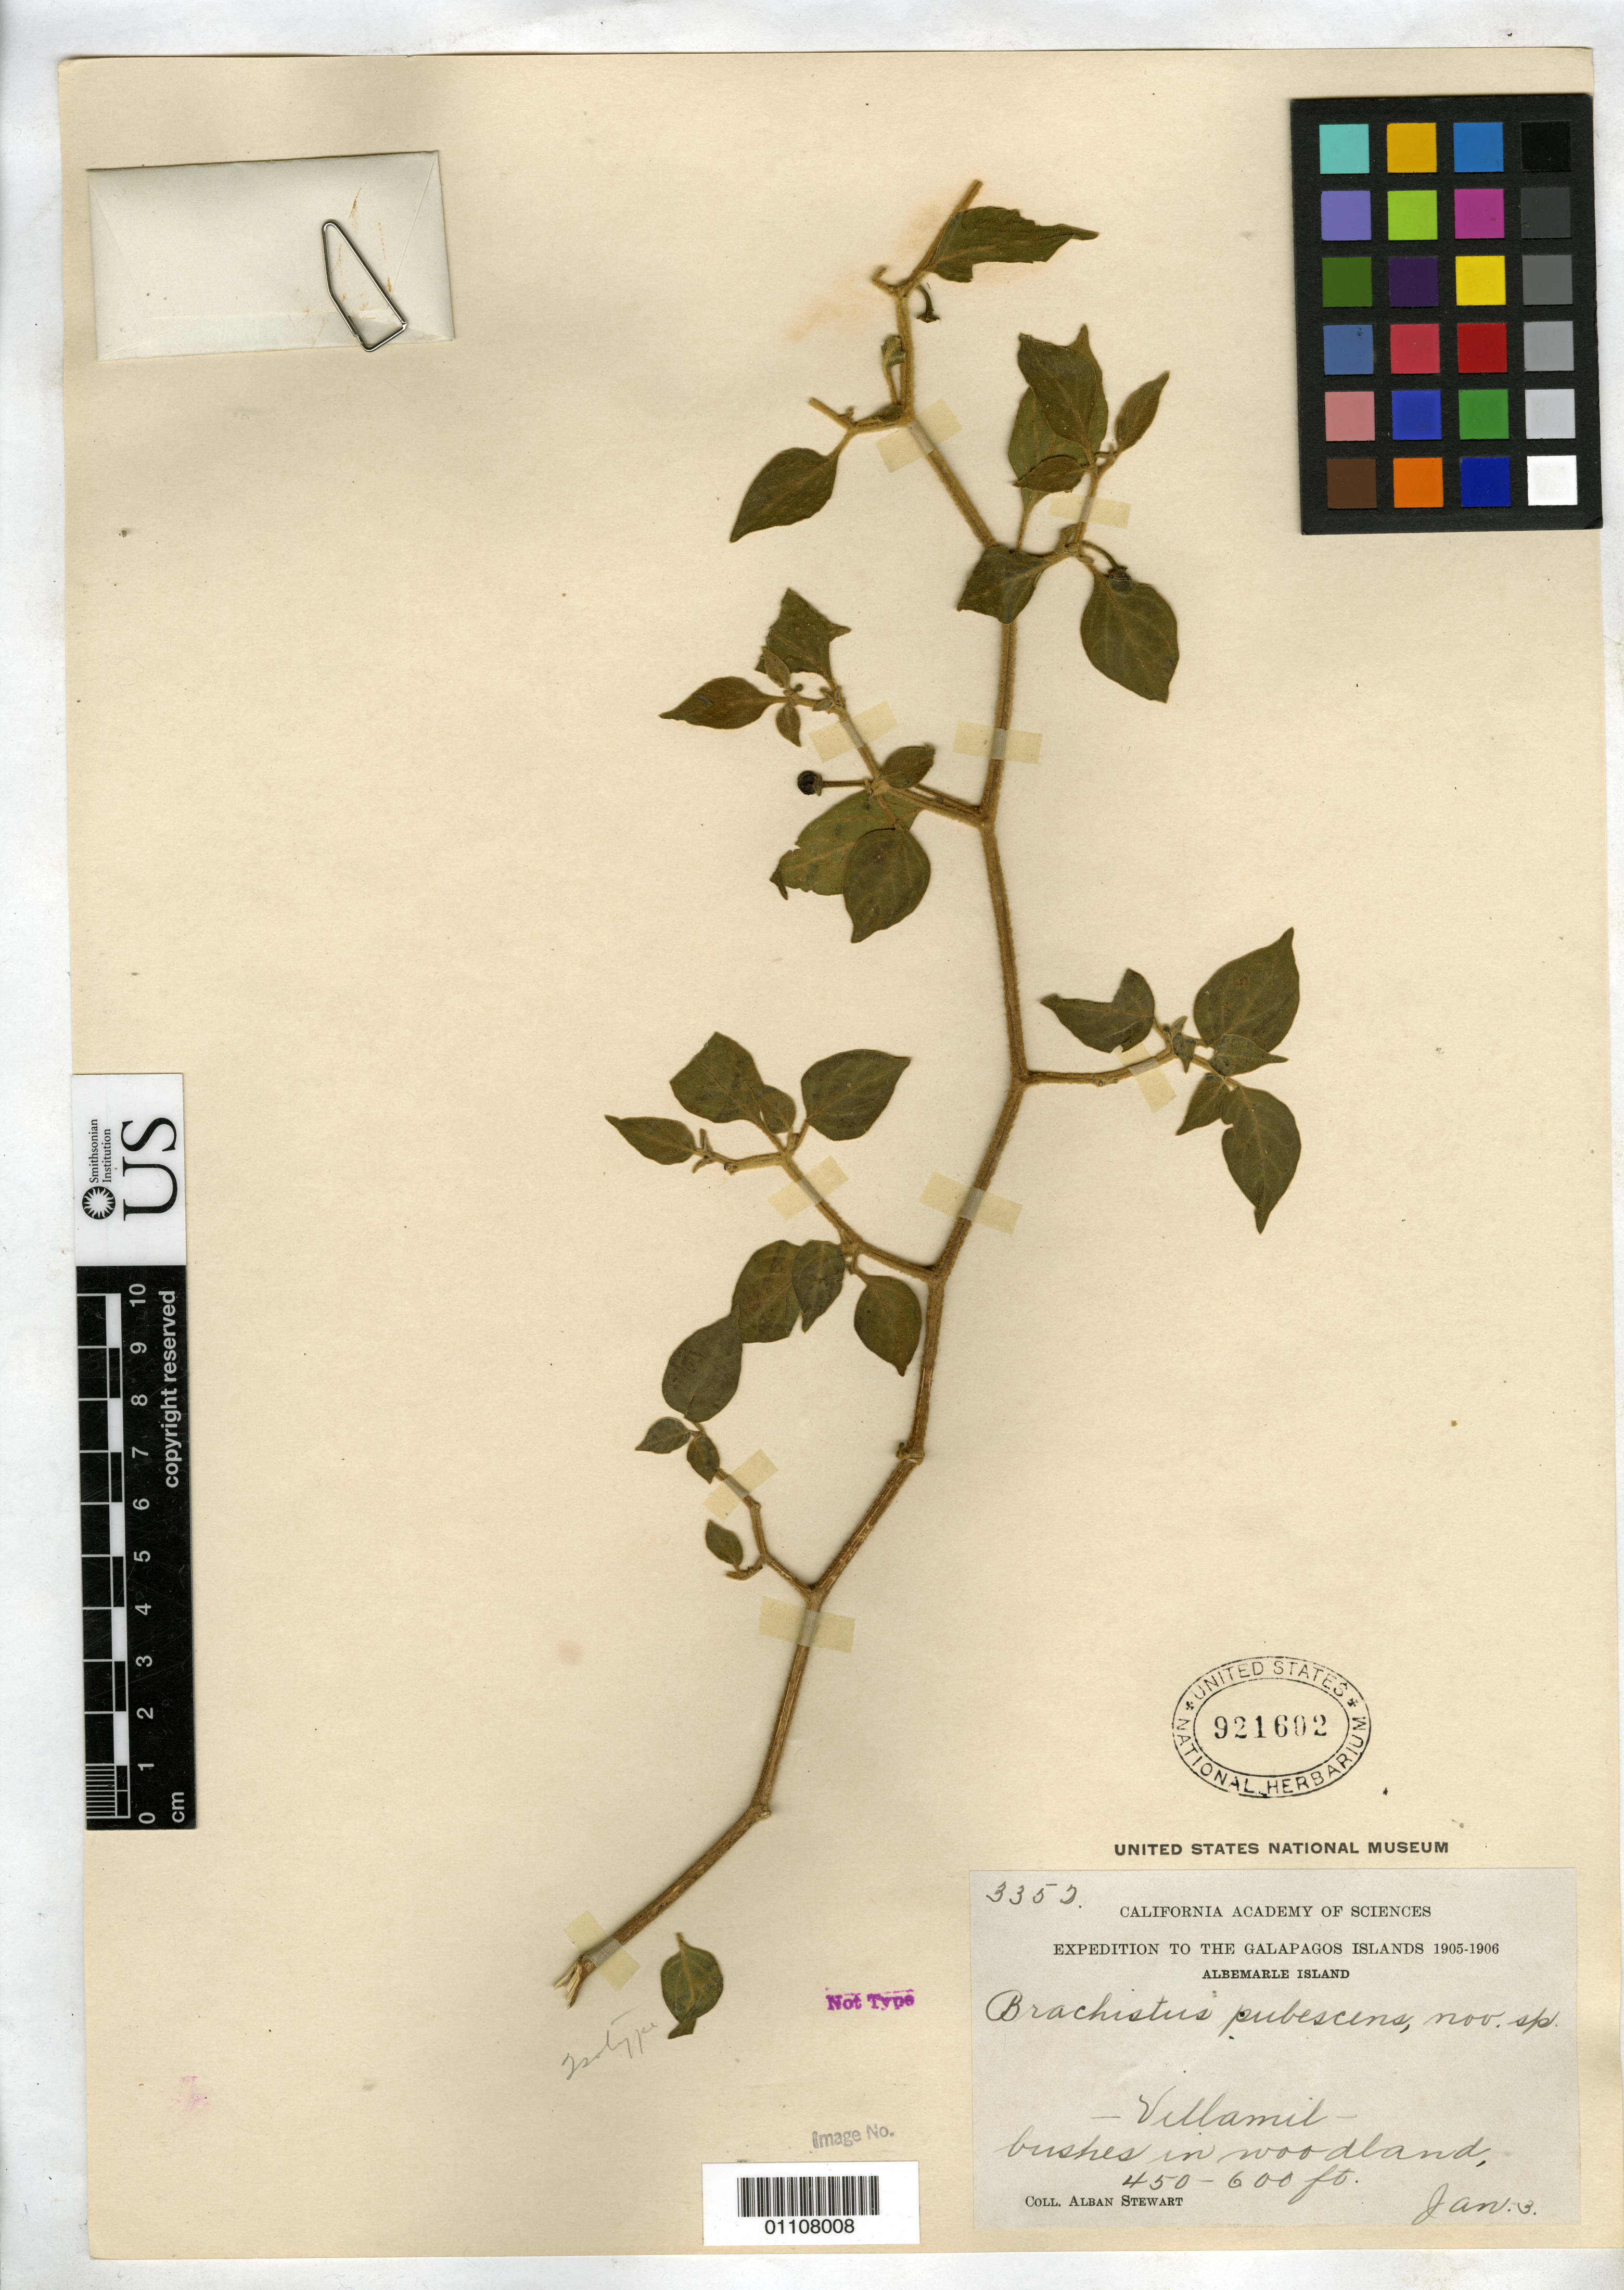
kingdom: Plantae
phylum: Tracheophyta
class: Magnoliopsida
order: Solanales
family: Solanaceae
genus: Brachistus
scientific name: Brachistus pubescens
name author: Stewart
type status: Syntype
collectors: A. Stewart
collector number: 3352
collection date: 1905/1906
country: Ecuador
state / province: Colón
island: Isabela [Albemarle]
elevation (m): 137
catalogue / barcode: US 921602